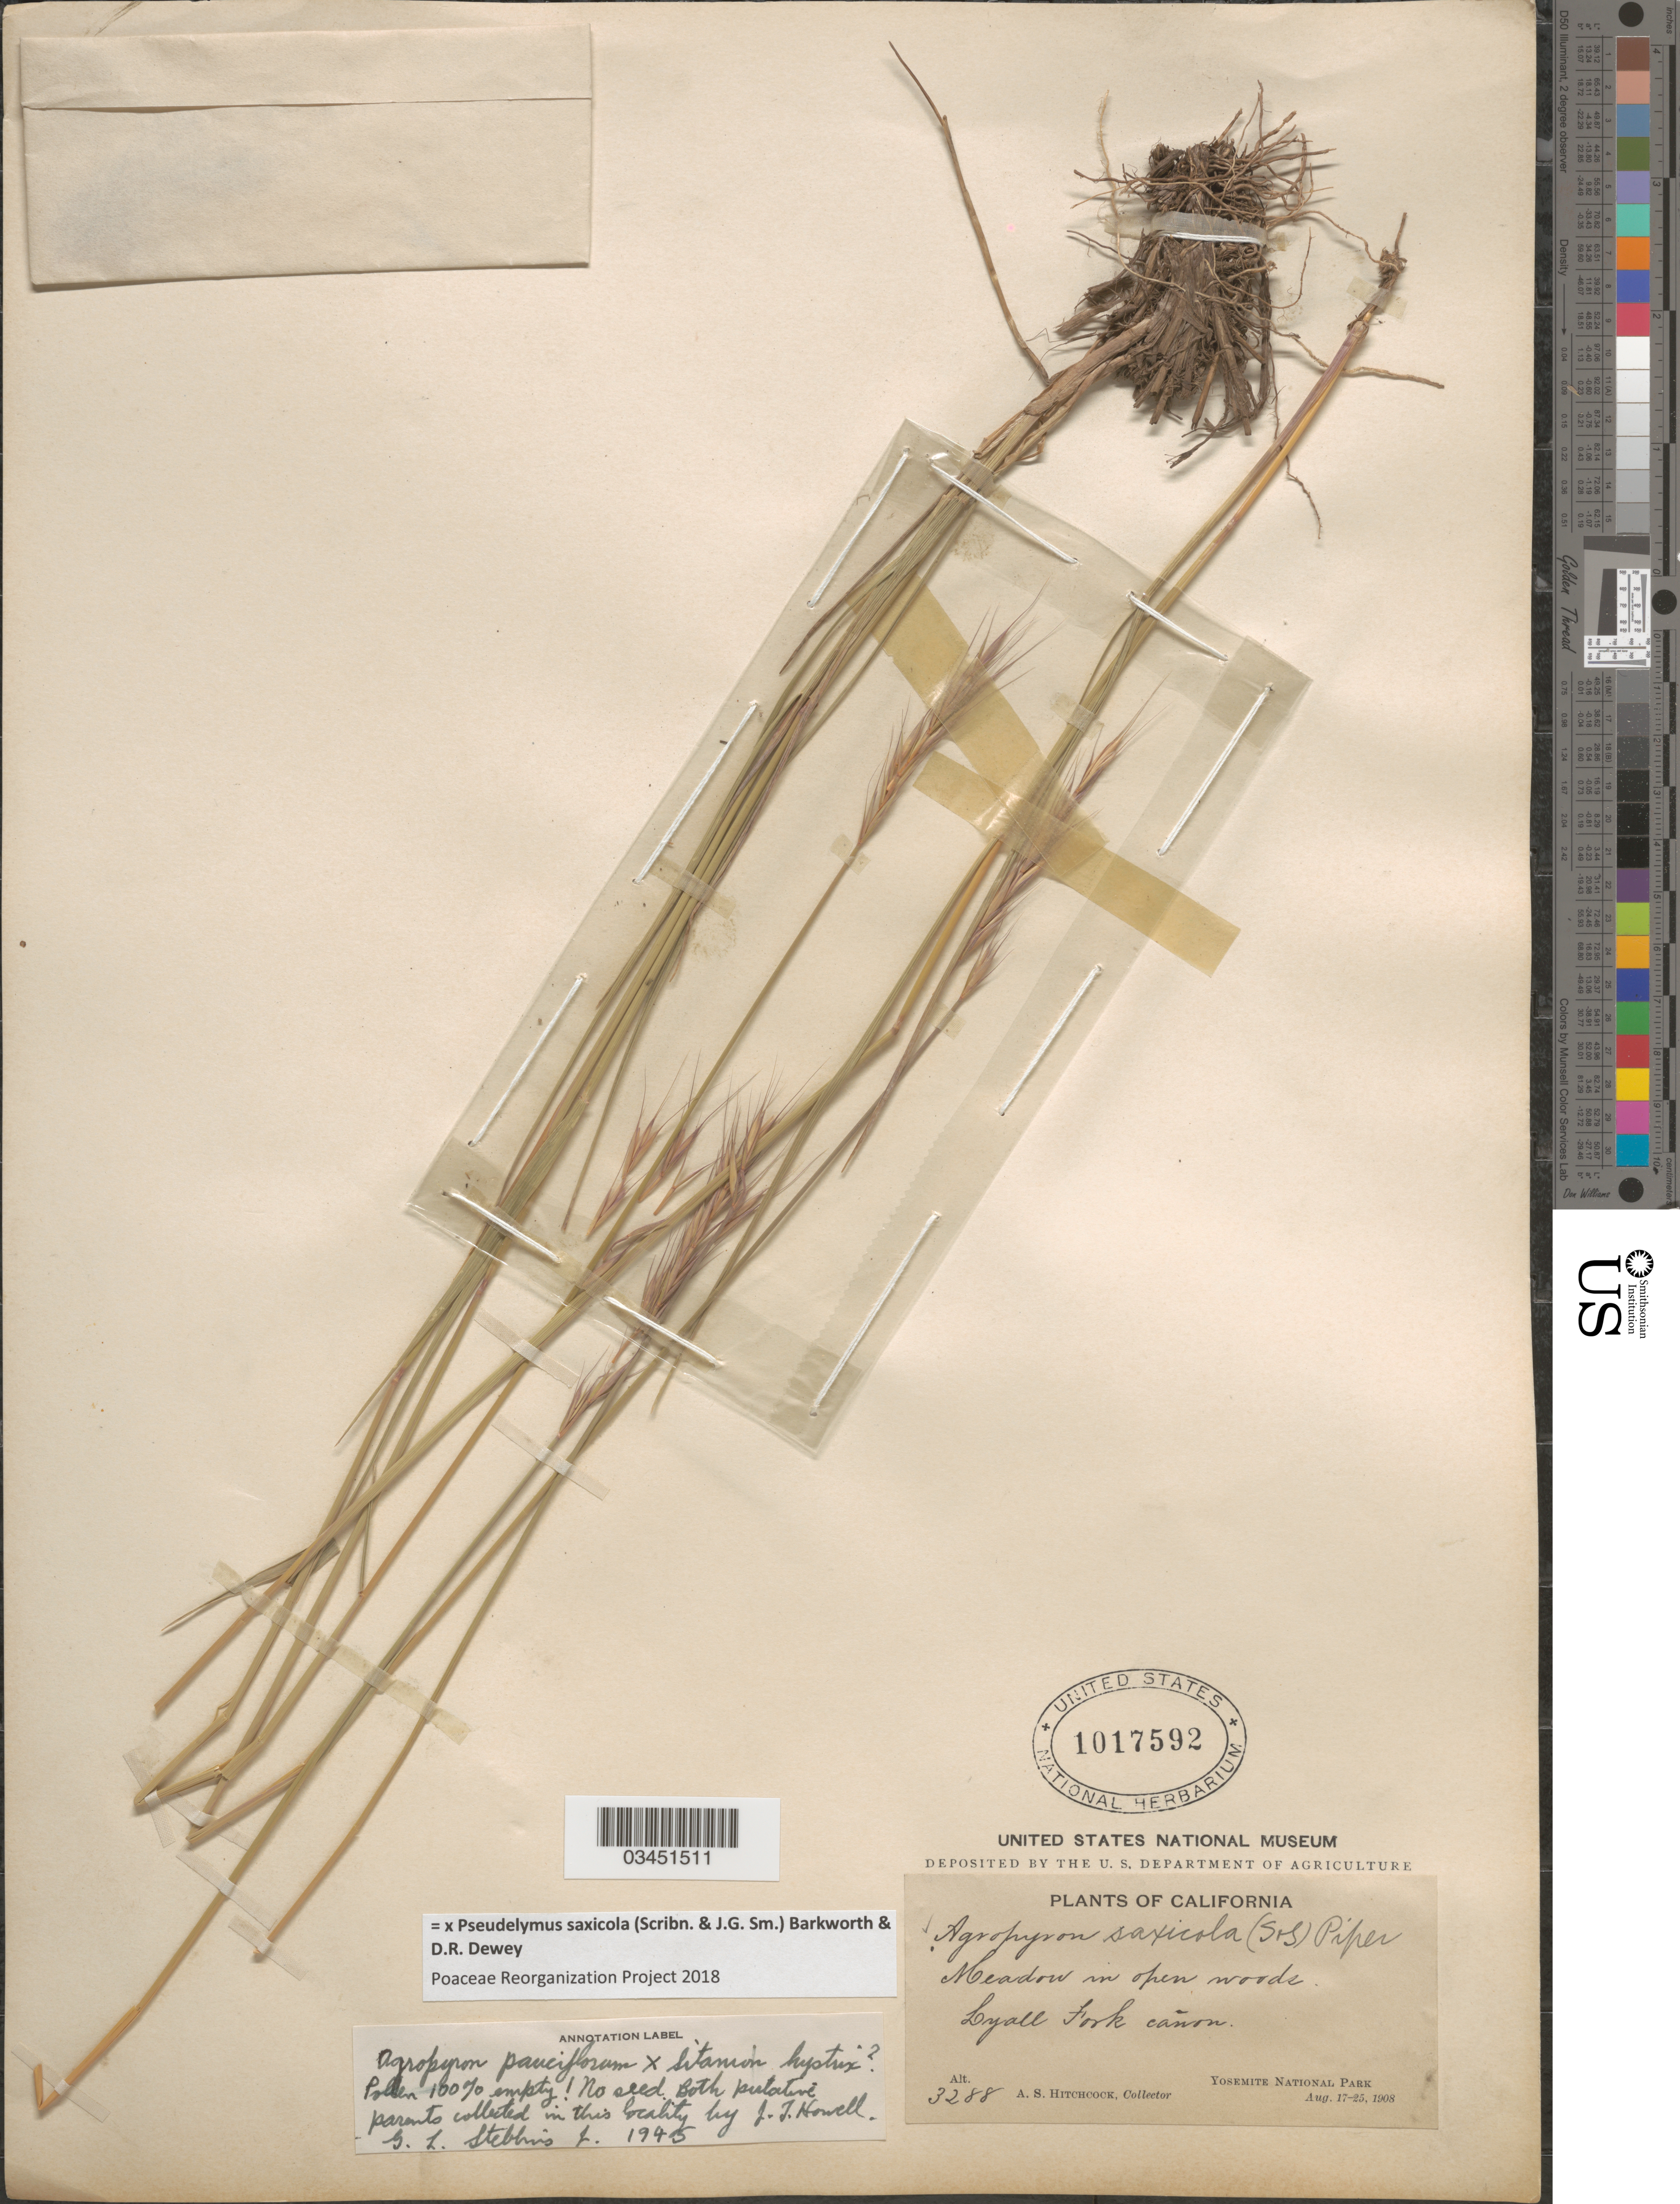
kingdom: Plantae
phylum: Tracheophyta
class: Liliopsida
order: Poales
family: Poaceae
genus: Pseudelymus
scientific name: x Pseudelymus saxicola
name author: (Scribn. & J.G. Sm.) Barkworth & Dewey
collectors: A. S. Hitchcock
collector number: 3288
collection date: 1908-08-17/1908-08-25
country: United States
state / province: California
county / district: Mariposa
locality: Meadow in open woods. Lyall Fork cañon. Yosemite National Park.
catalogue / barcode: US 1017592